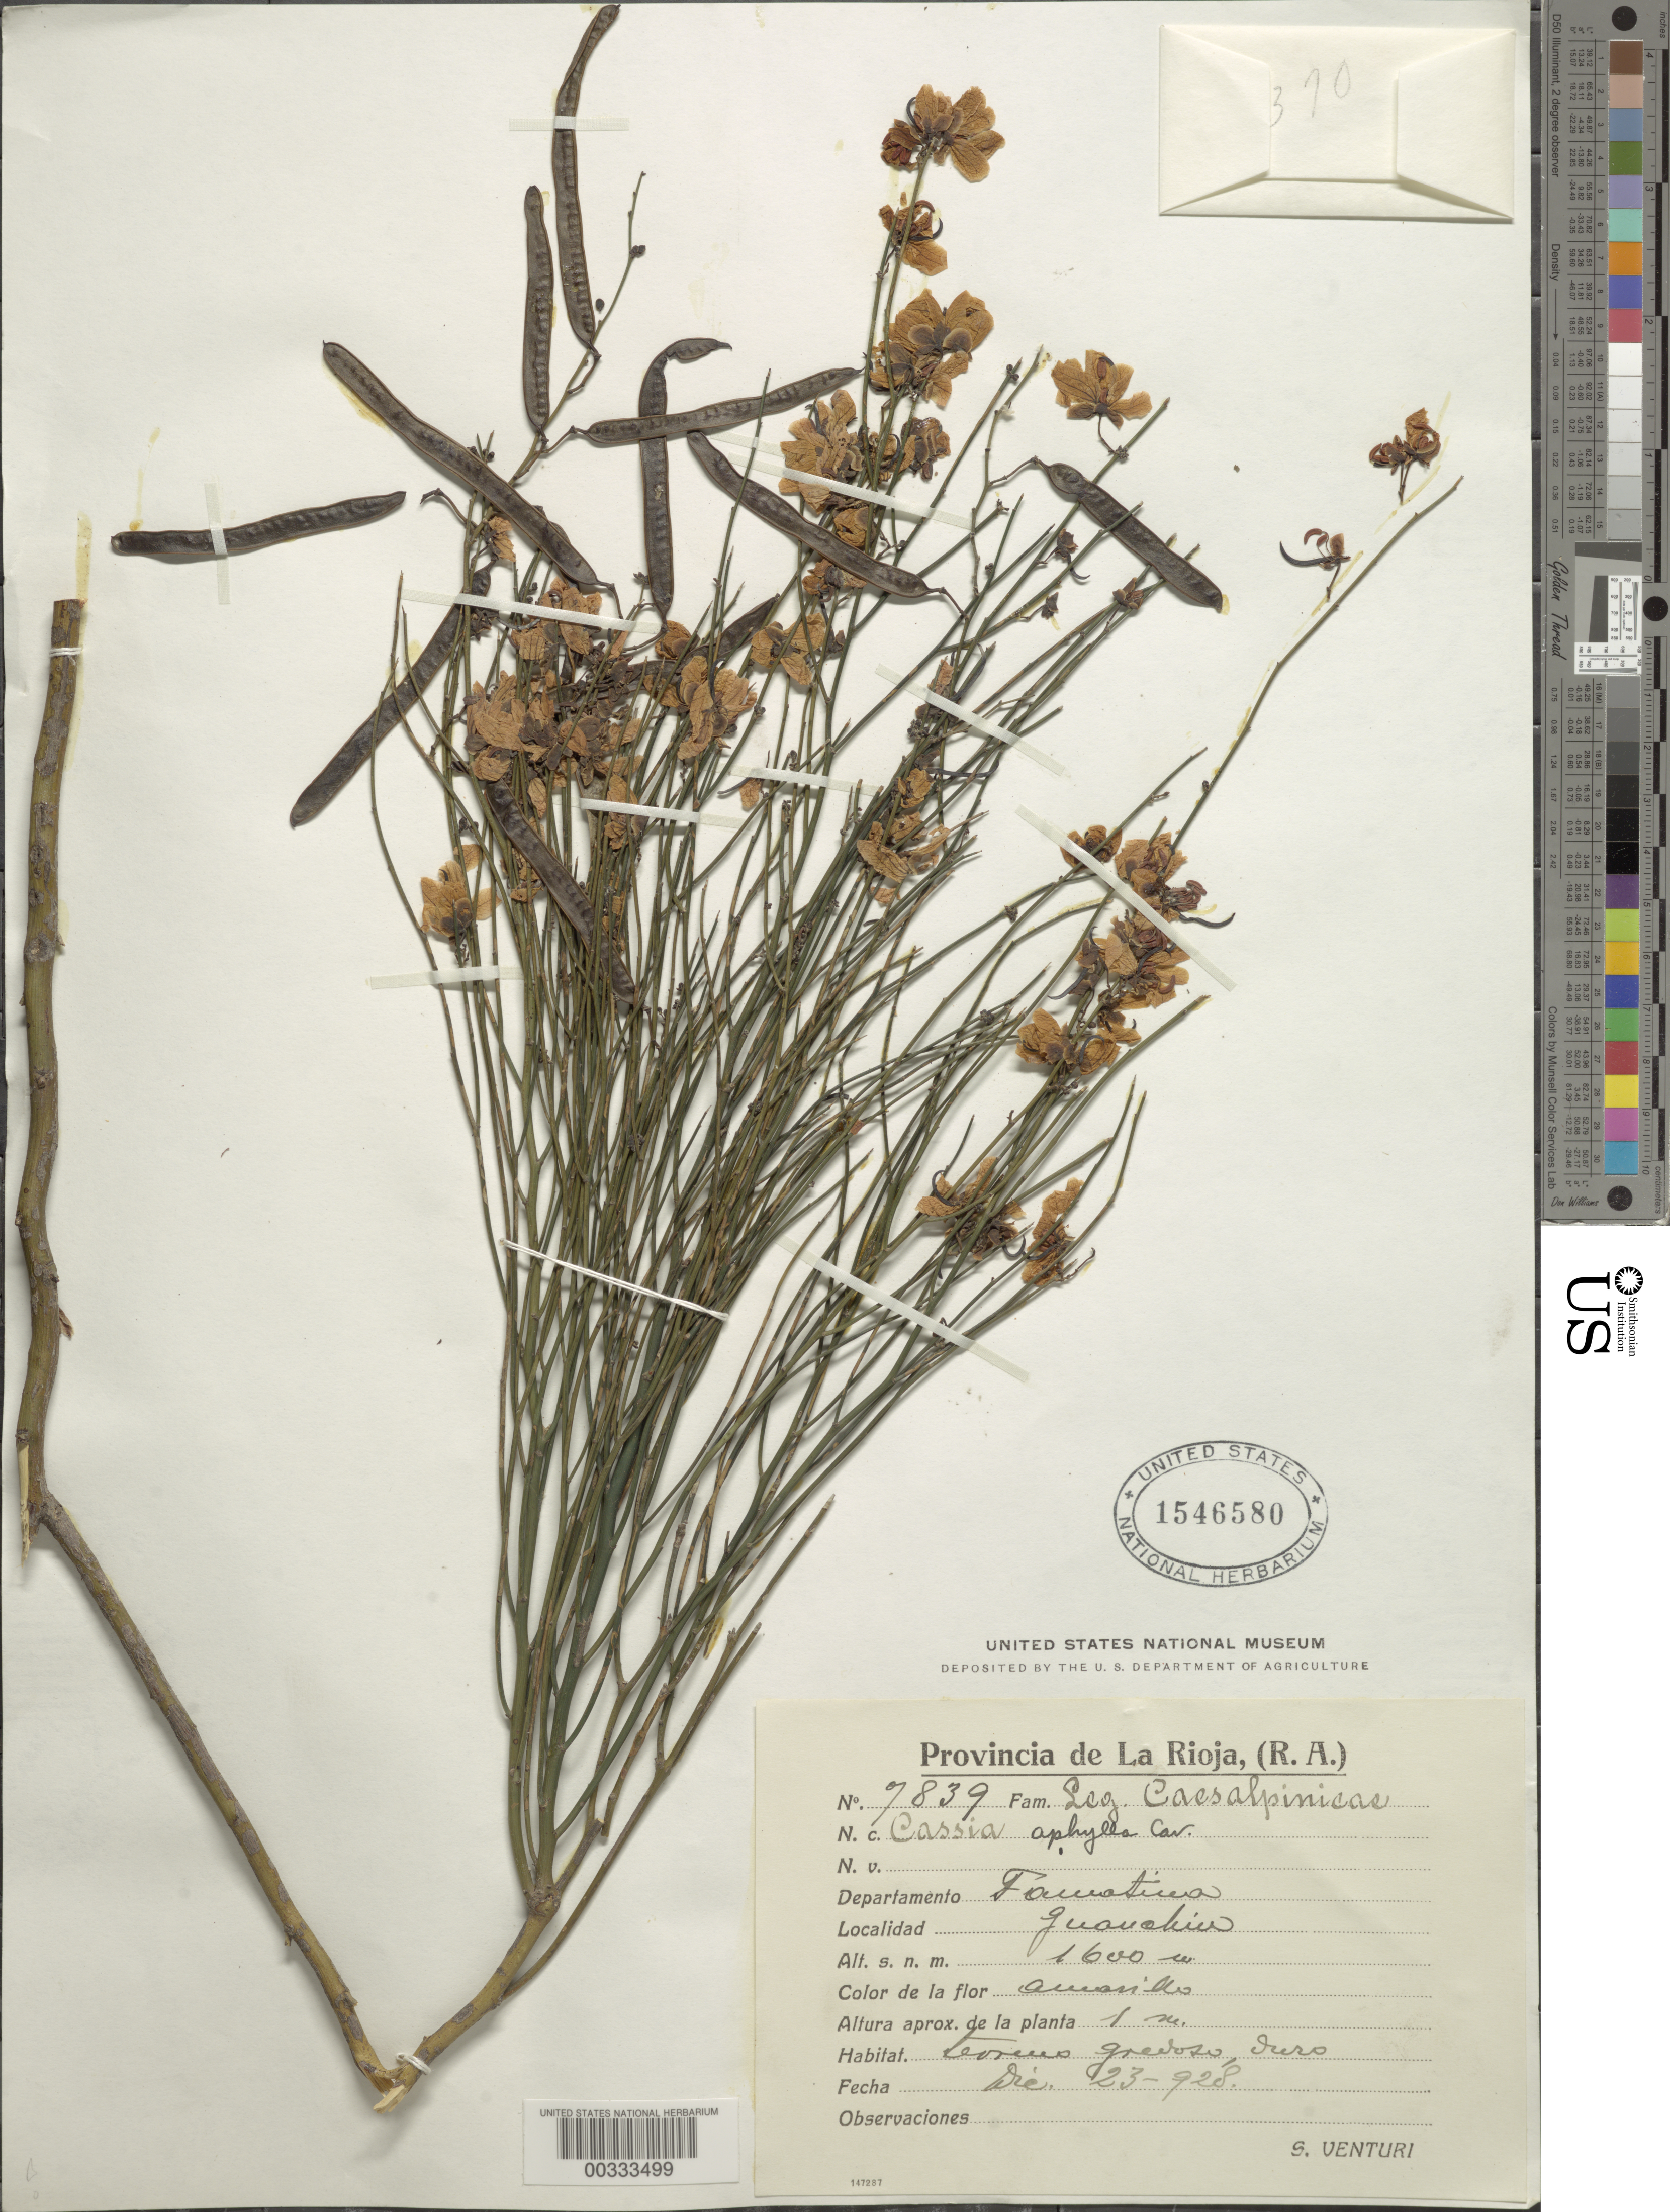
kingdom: Plantae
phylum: Tracheophyta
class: Magnoliopsida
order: Fabales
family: Fabaceae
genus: Senna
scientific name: Senna aphylla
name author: (Cav.) H.S. Irwin & Barneby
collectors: S. Venturi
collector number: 7839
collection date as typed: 23 Dec 1928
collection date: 1928-12-23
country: Argentina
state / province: La Rioja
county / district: Famatina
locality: Guanchin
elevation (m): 1600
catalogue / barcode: US 1546580